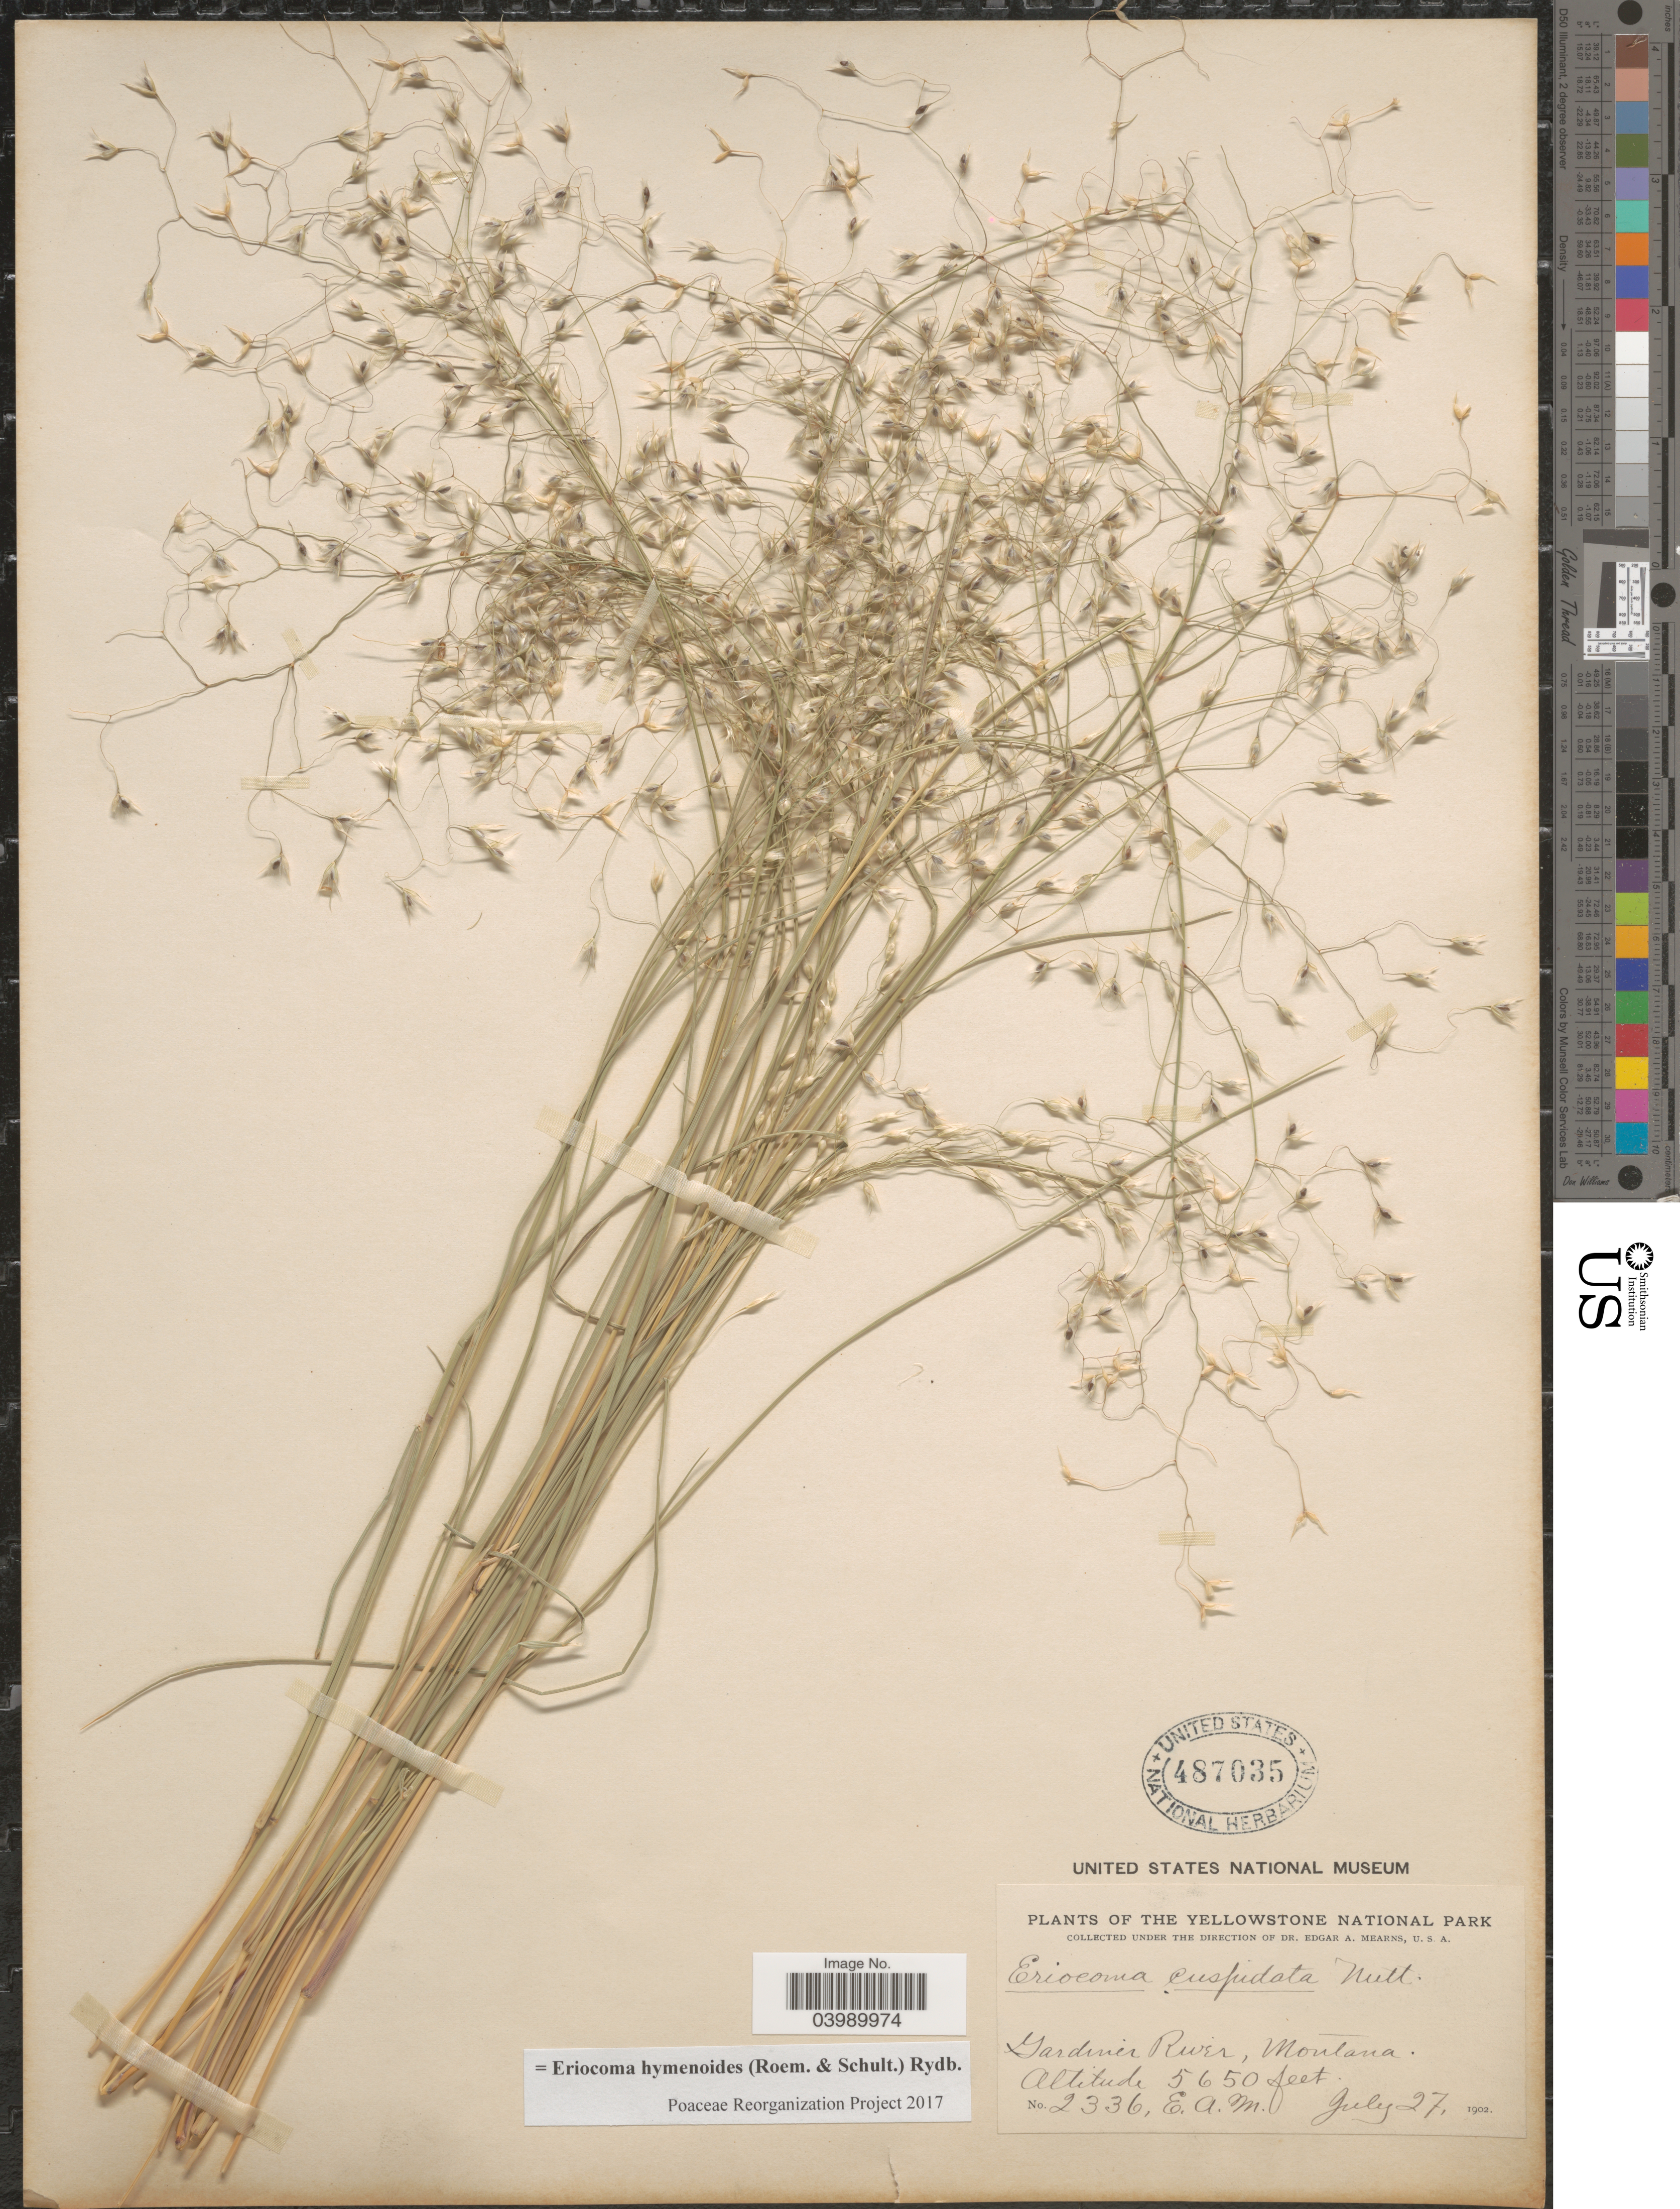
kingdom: Plantae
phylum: Tracheophyta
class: Liliopsida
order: Poales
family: Poaceae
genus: Eriocoma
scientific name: Eriocoma hymenoides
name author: (Roem. & Schult.) Rydb.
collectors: E. A. Mearns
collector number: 2336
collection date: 1902-07-27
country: United States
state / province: Montana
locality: The Yellowstone National Park. Gardiner River.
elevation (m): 1722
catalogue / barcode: US 487035